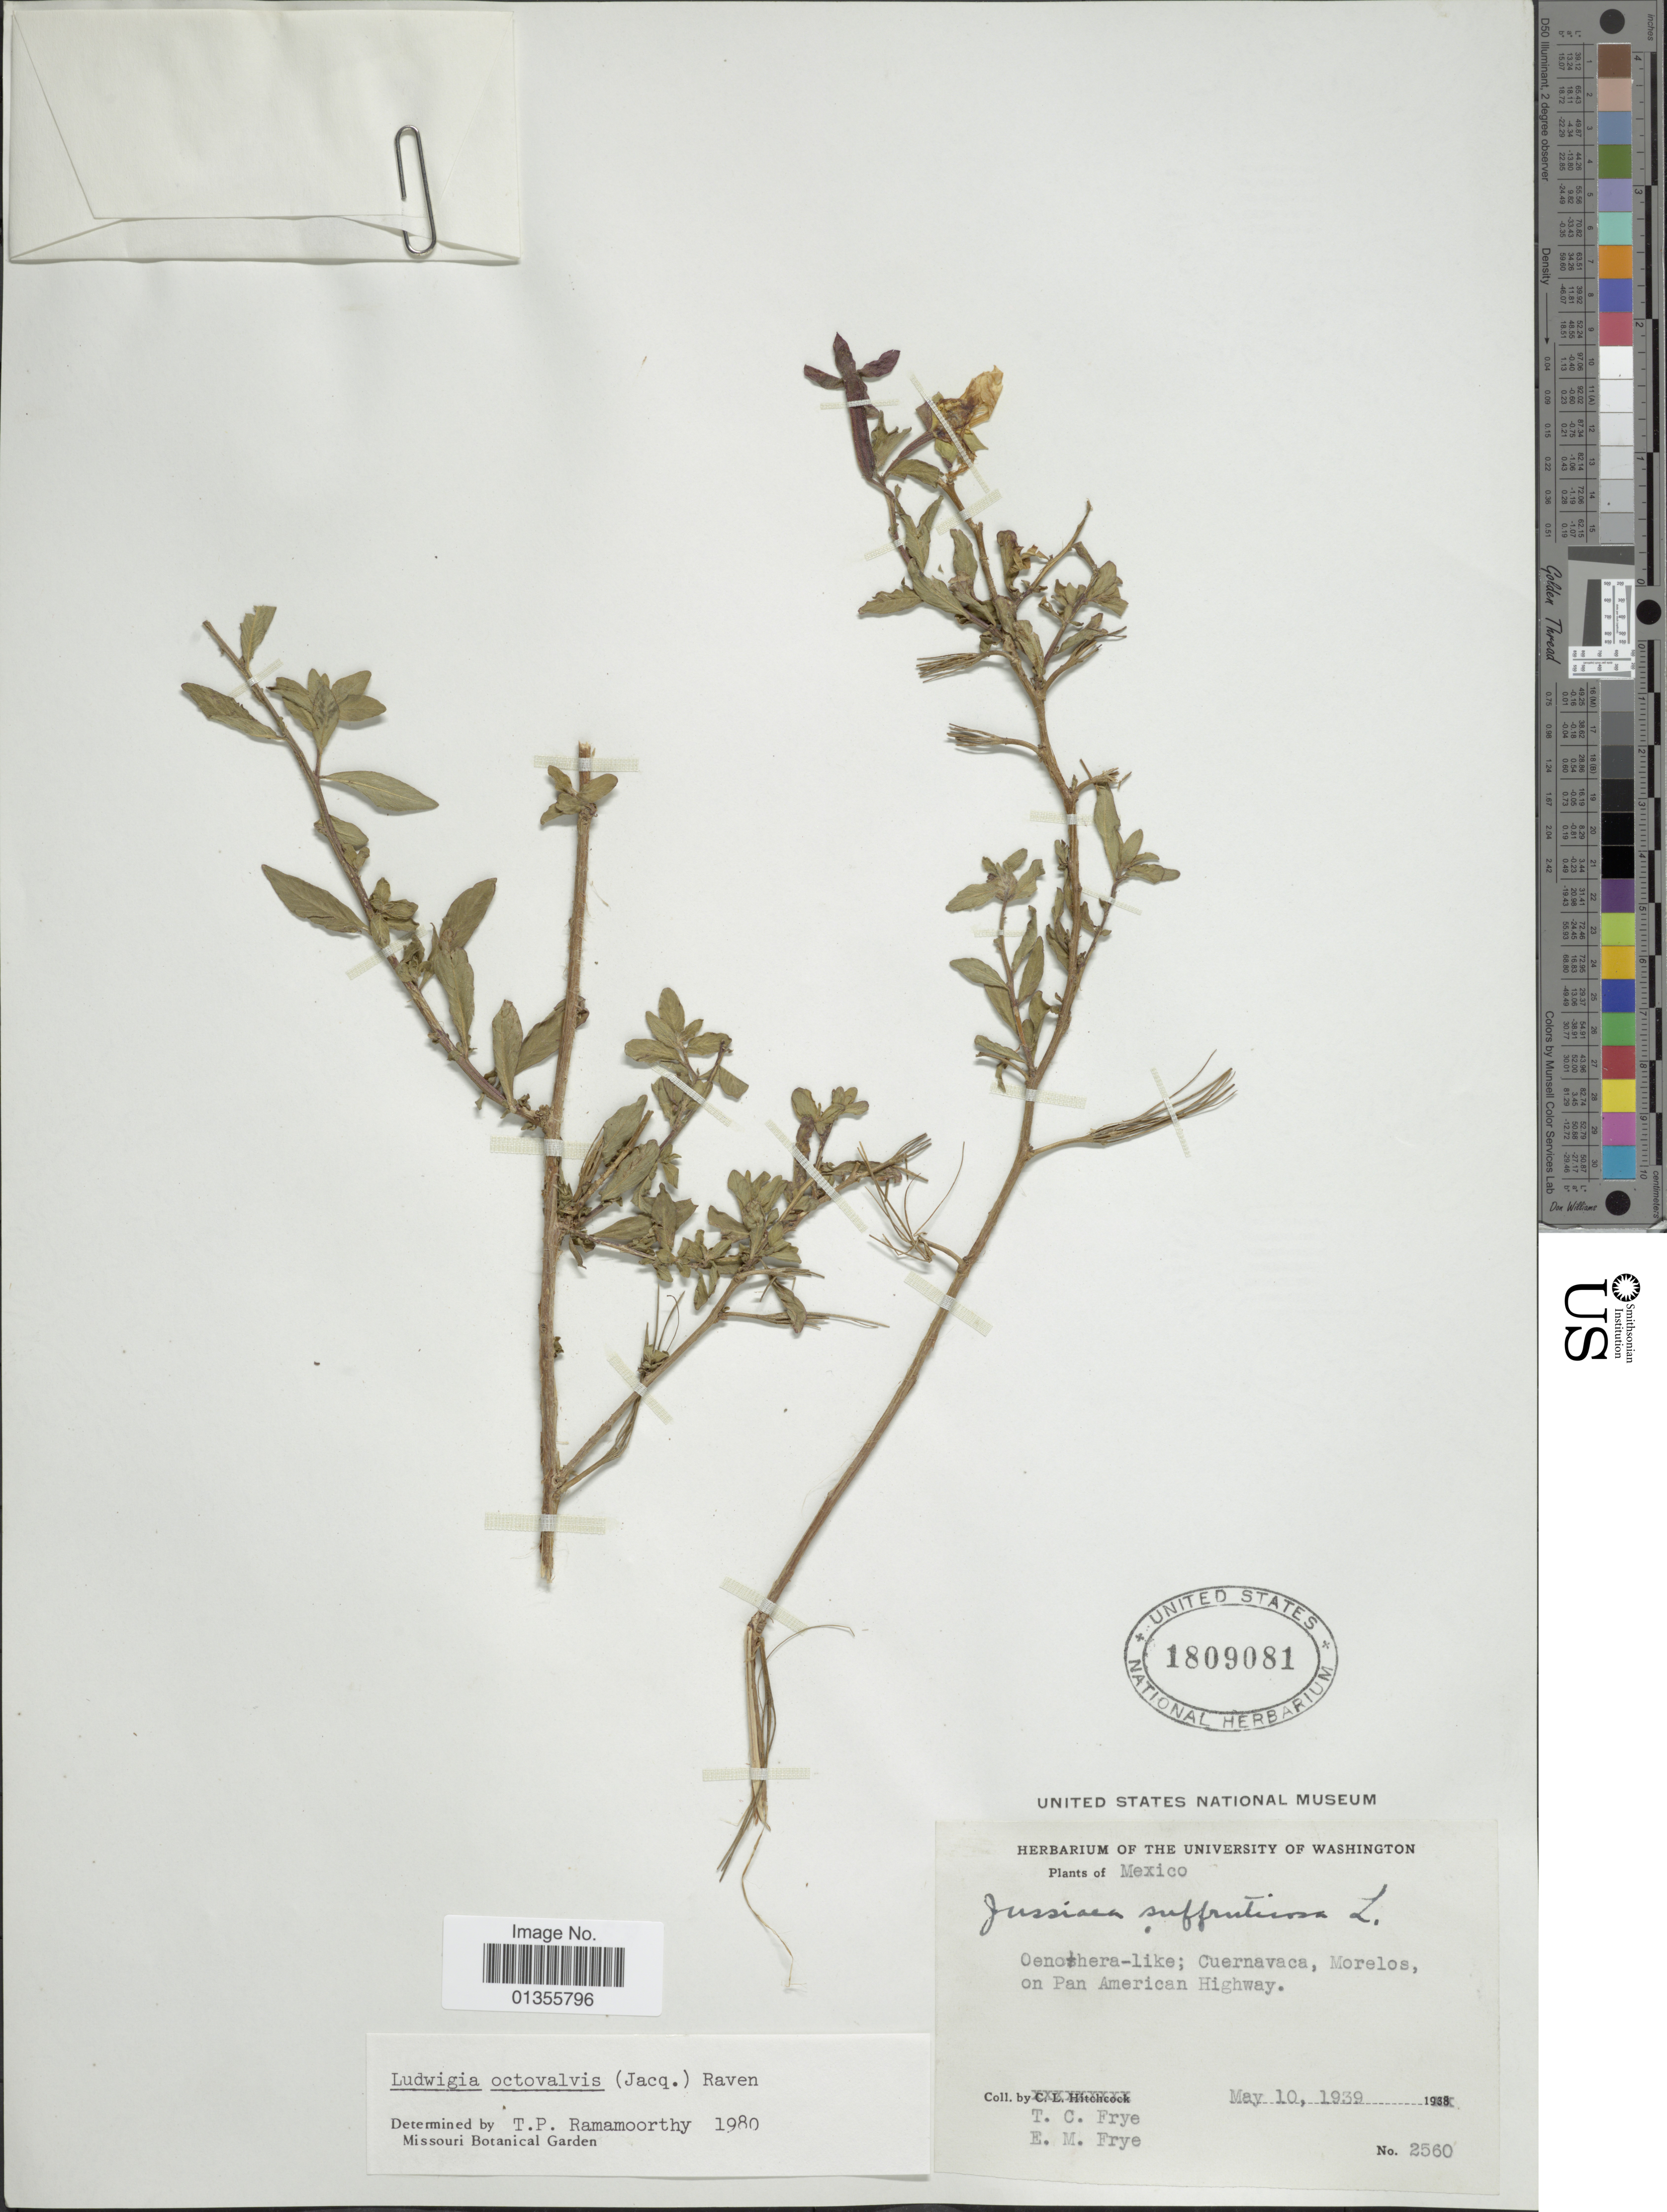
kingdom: Plantae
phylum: Tracheophyta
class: Magnoliopsida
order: Myrtales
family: Onagraceae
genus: Ludwigia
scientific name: Ludwigia octovalvis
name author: (Jacq.) P.H. Raven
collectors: T. C. Frye & E. Frye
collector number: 2560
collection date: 1939-05-10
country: Mexico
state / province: Morelos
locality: Cuernavaca, on Pan American Highway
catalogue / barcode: US 1809081